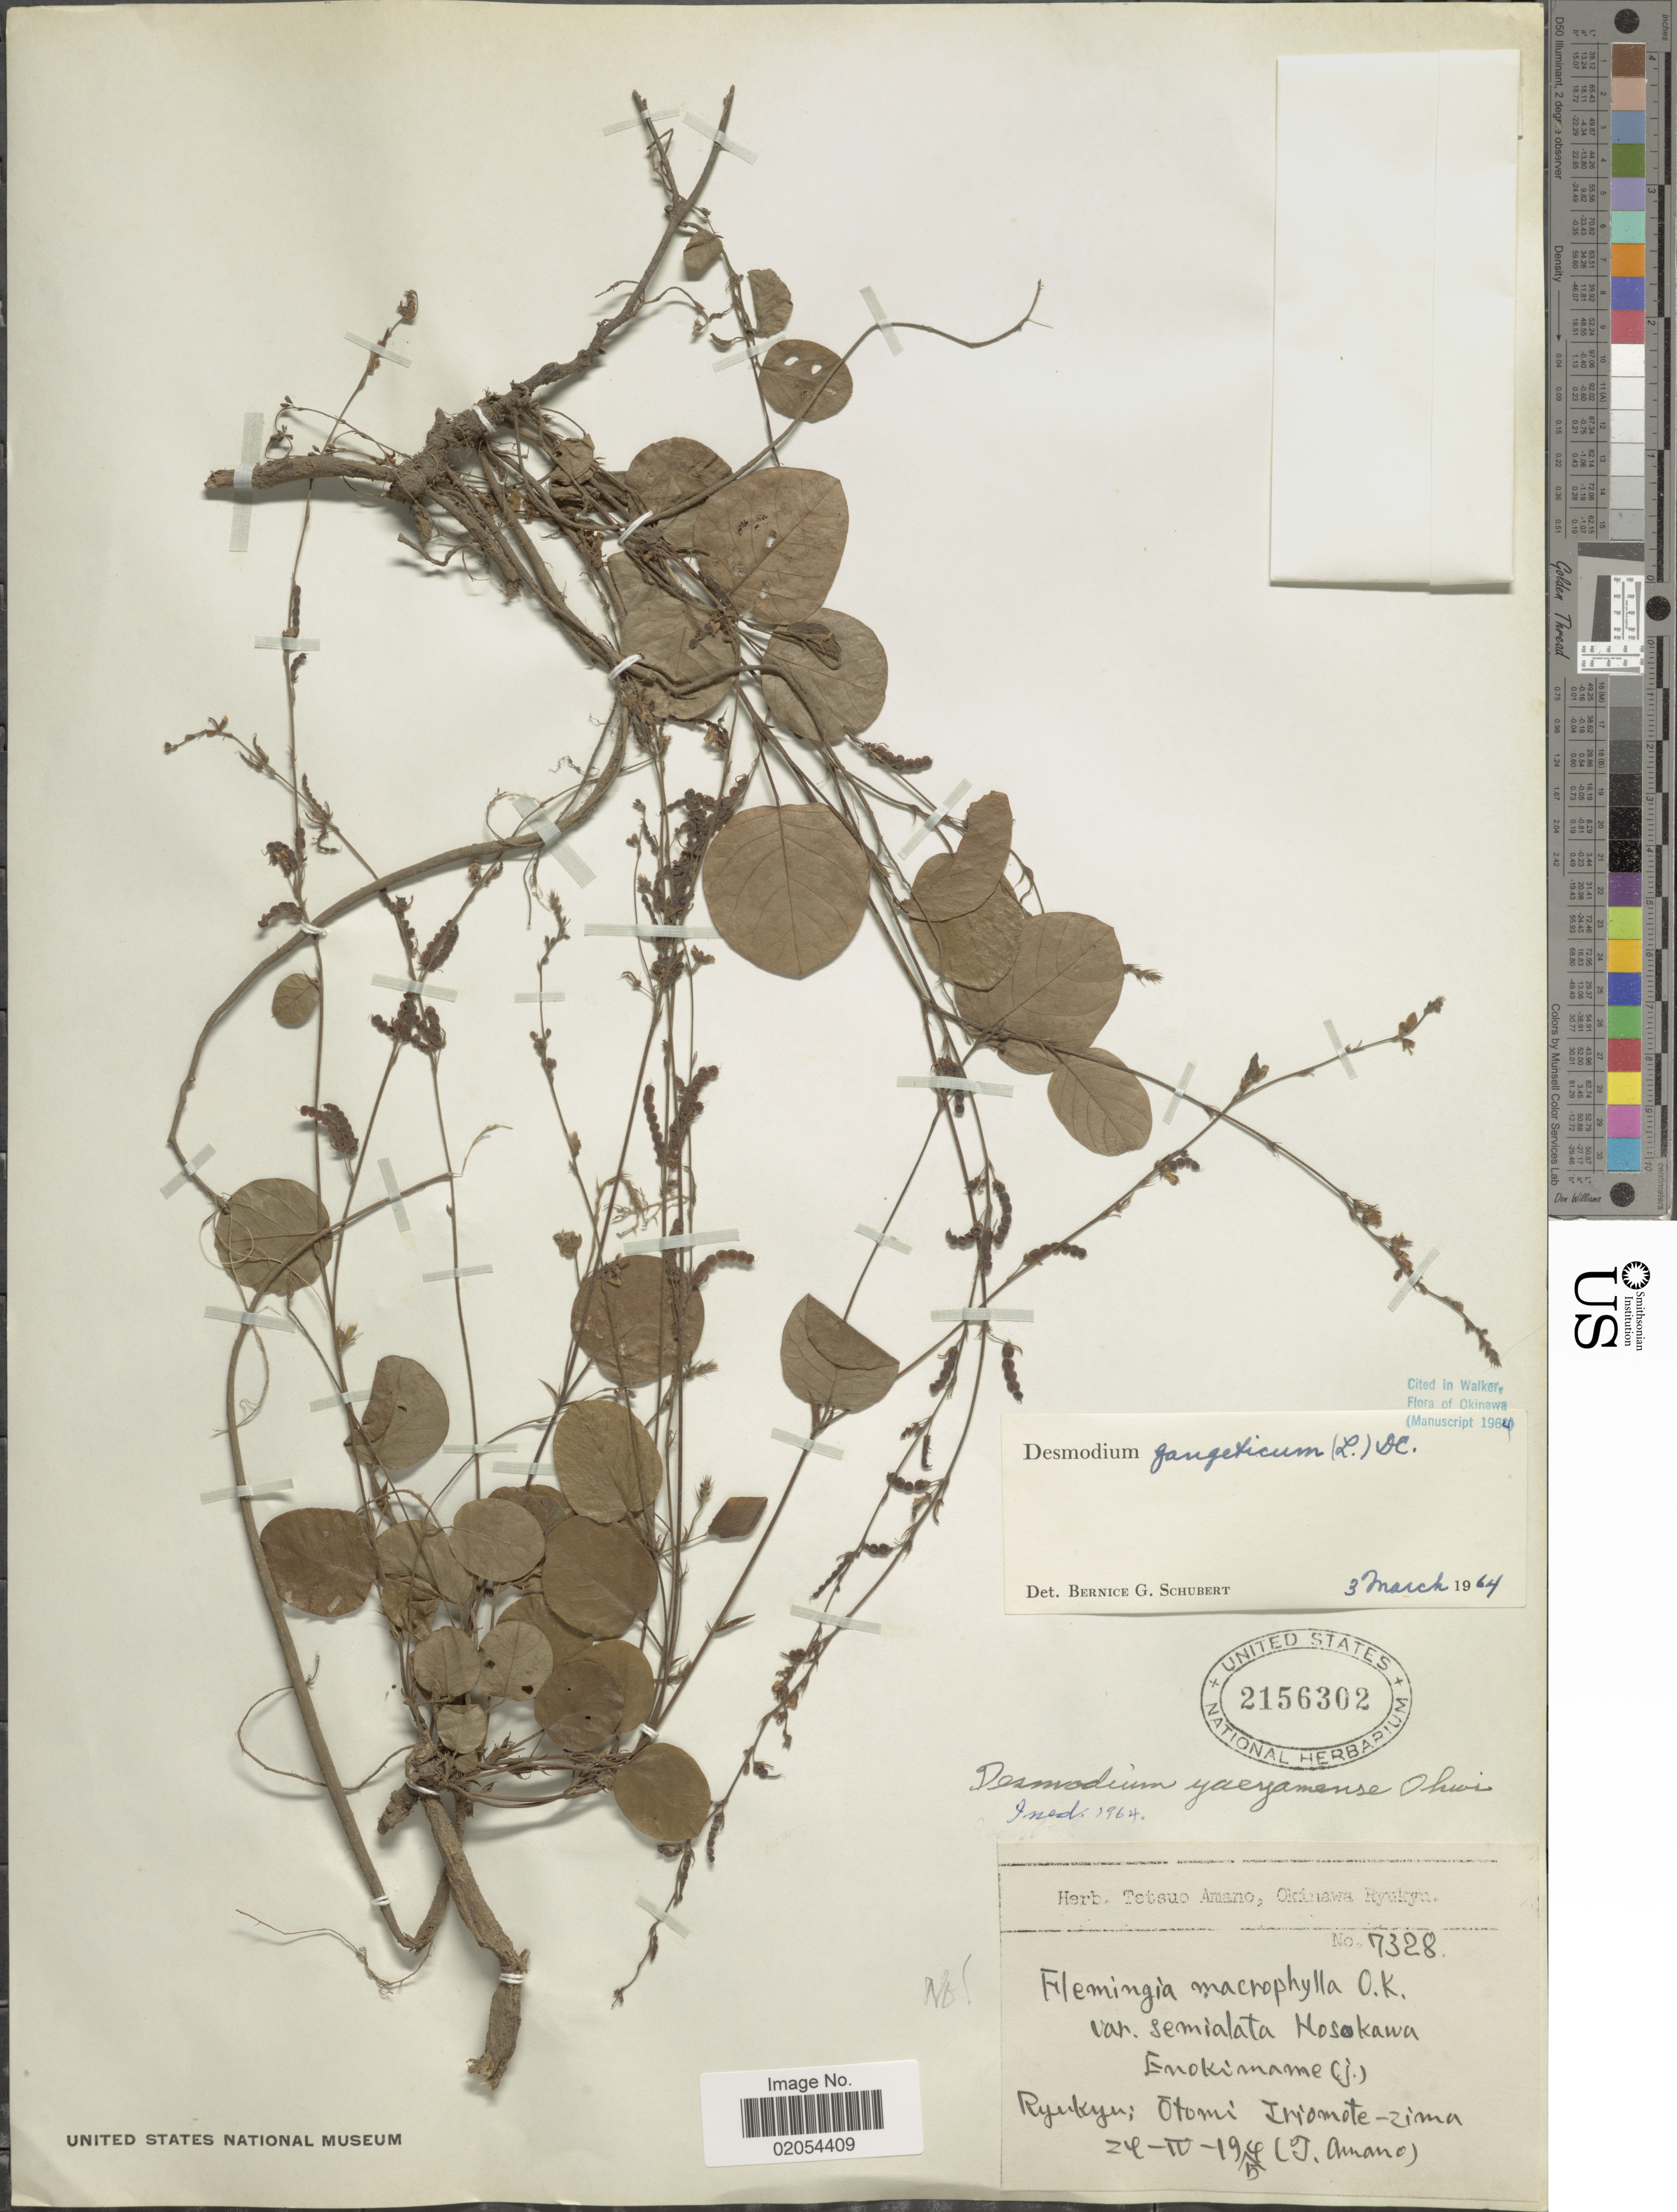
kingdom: Plantae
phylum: Tracheophyta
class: Magnoliopsida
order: Fabales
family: Fabaceae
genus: Pleurolobus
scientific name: Pleurolobus gangeticus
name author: (L.) J. St.-Hil. ex H. Ohashi & K. Ohashi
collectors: C. Amano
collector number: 7328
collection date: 1954-04-24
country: Japan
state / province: Okinawa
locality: Okinawa Ryukyu, Ryukyu: Otomi IRiomote-zima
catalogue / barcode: US 2156302